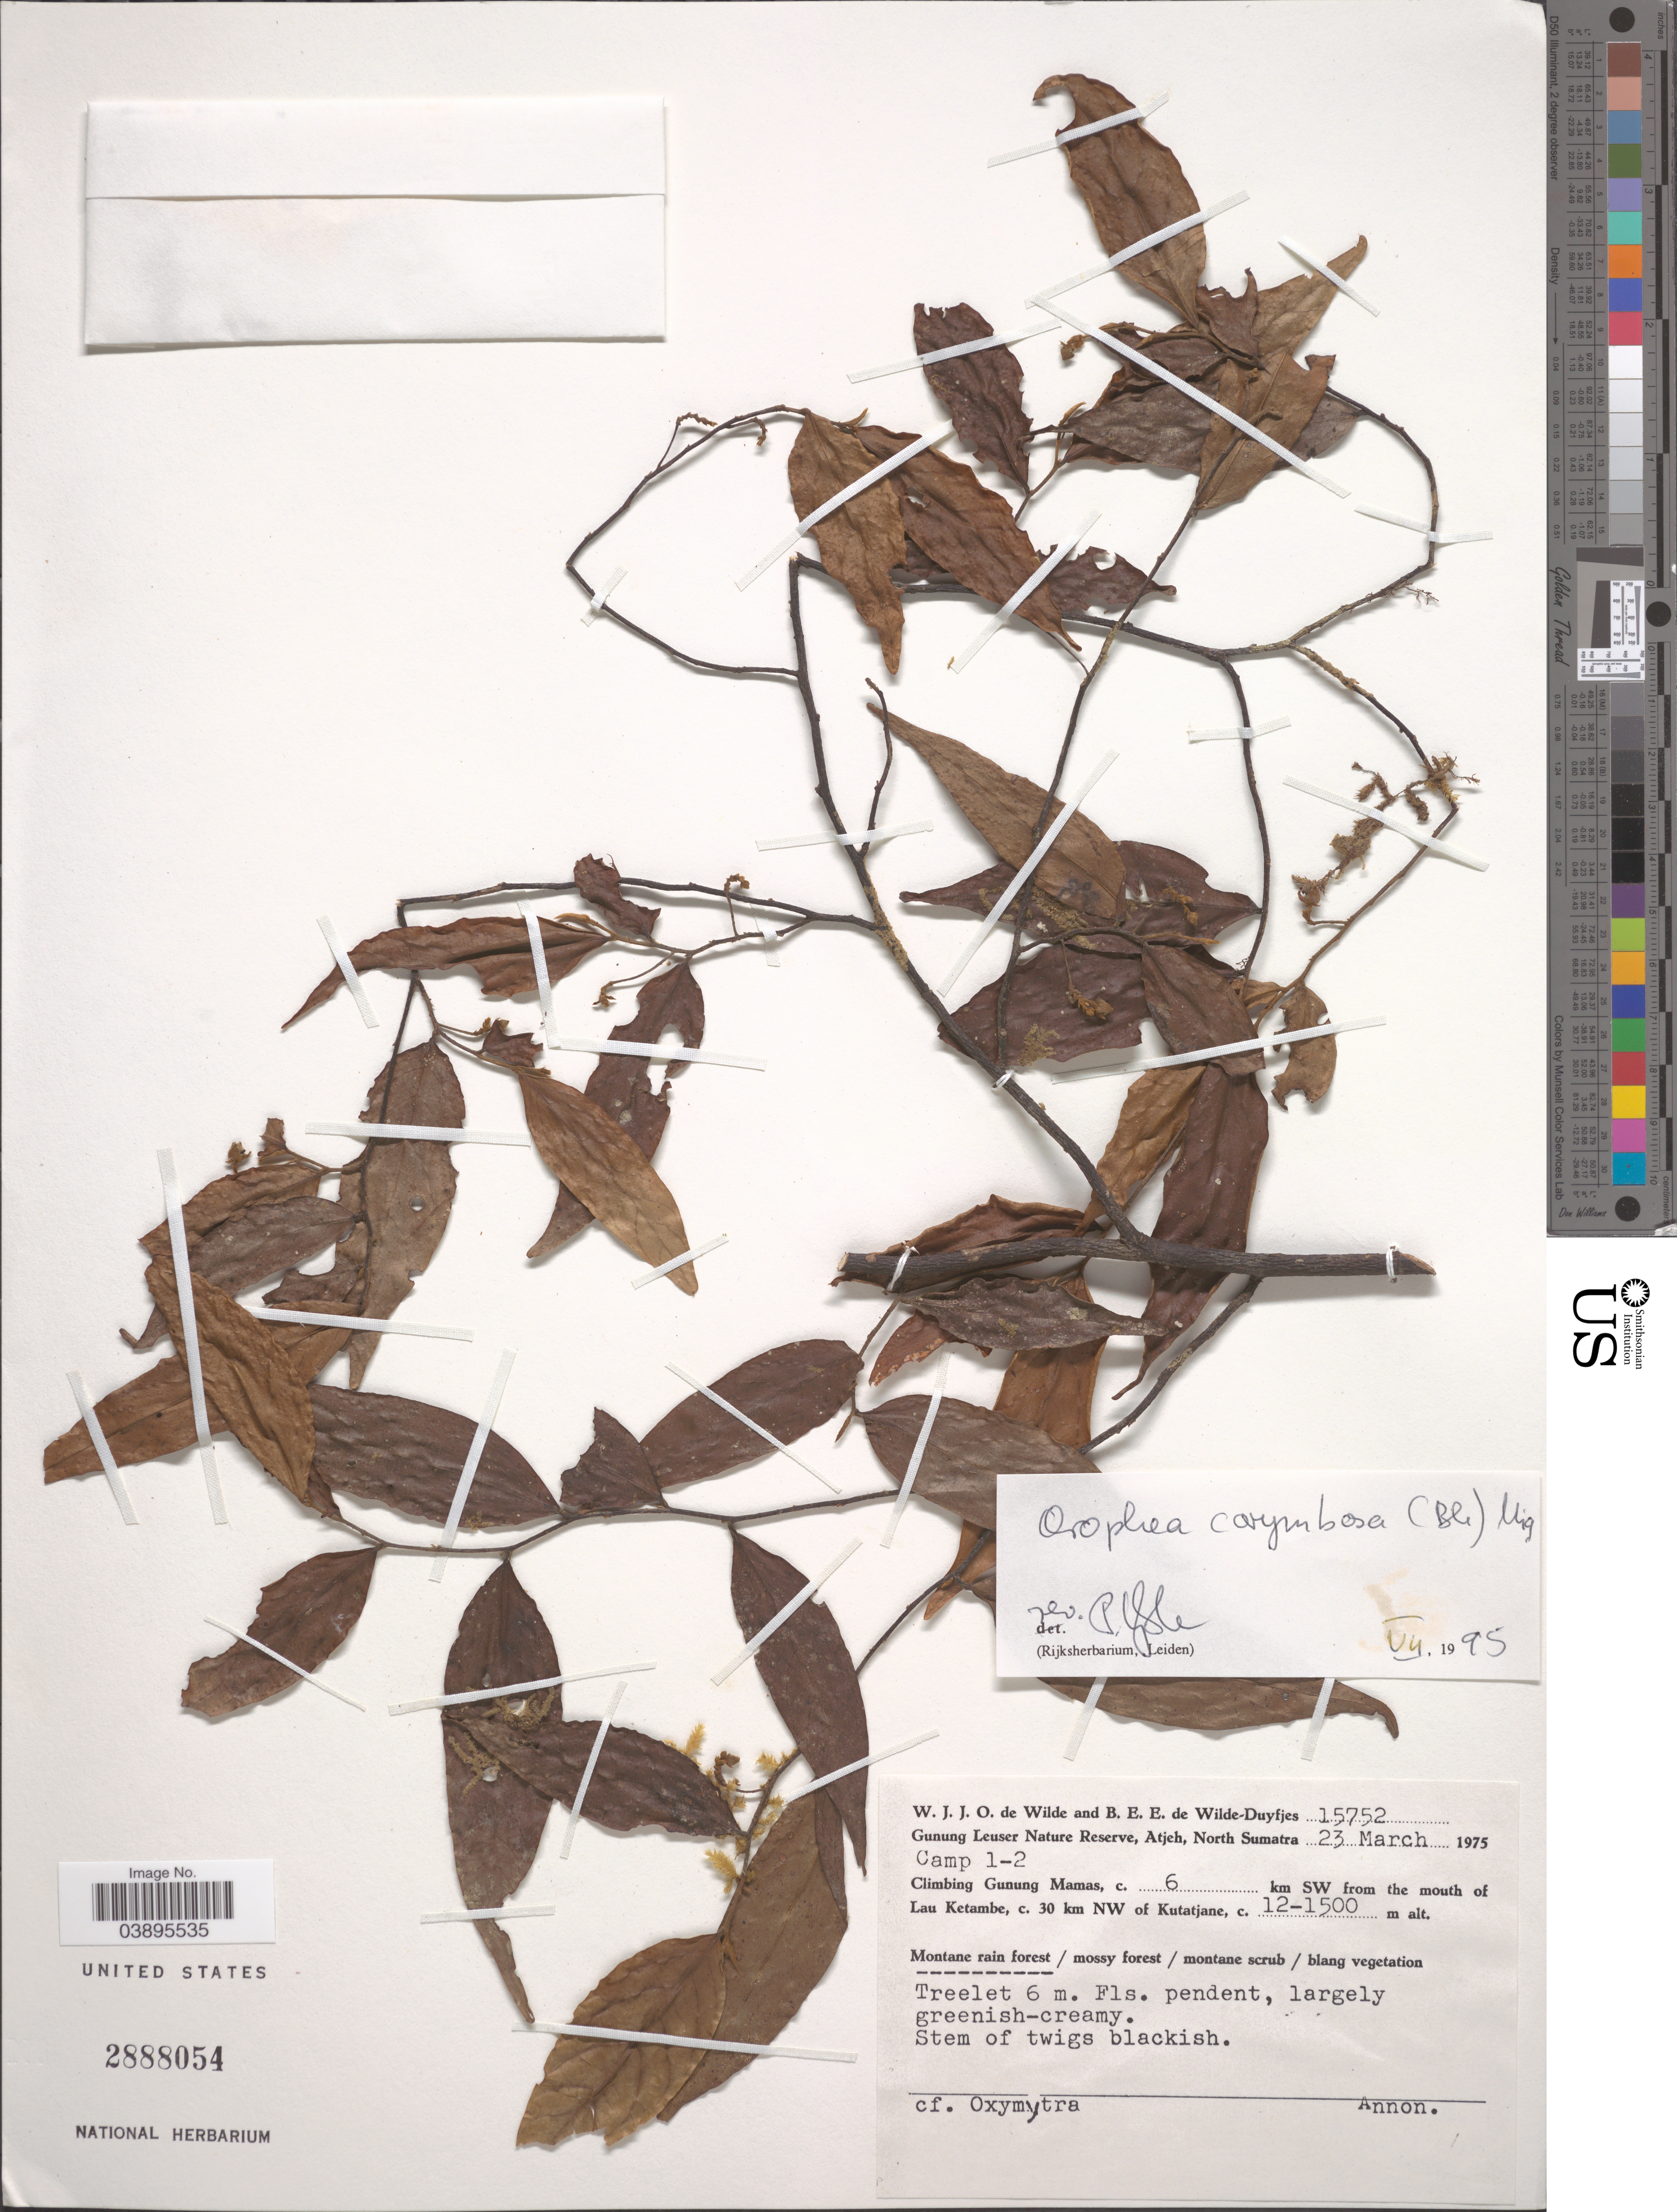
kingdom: Plantae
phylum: Tracheophyta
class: Magnoliopsida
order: Magnoliales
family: Annonaceae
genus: Orophea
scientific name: Orophea corymbosa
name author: (Blume) Miq.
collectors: W. J. de Wilde & B. E. de Wilde-Duyfjes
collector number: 15752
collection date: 1975-03-23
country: Indonesia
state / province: Sumatra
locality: Gunung Leuser Nature Reserve, Atjeh, North Sumatra. Camp 1-2. Gunung Mamas, c. 6 km SW from the mouth of Lau Ketambe, c. 30 km NW of Kutatjane.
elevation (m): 1200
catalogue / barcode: US 2888054